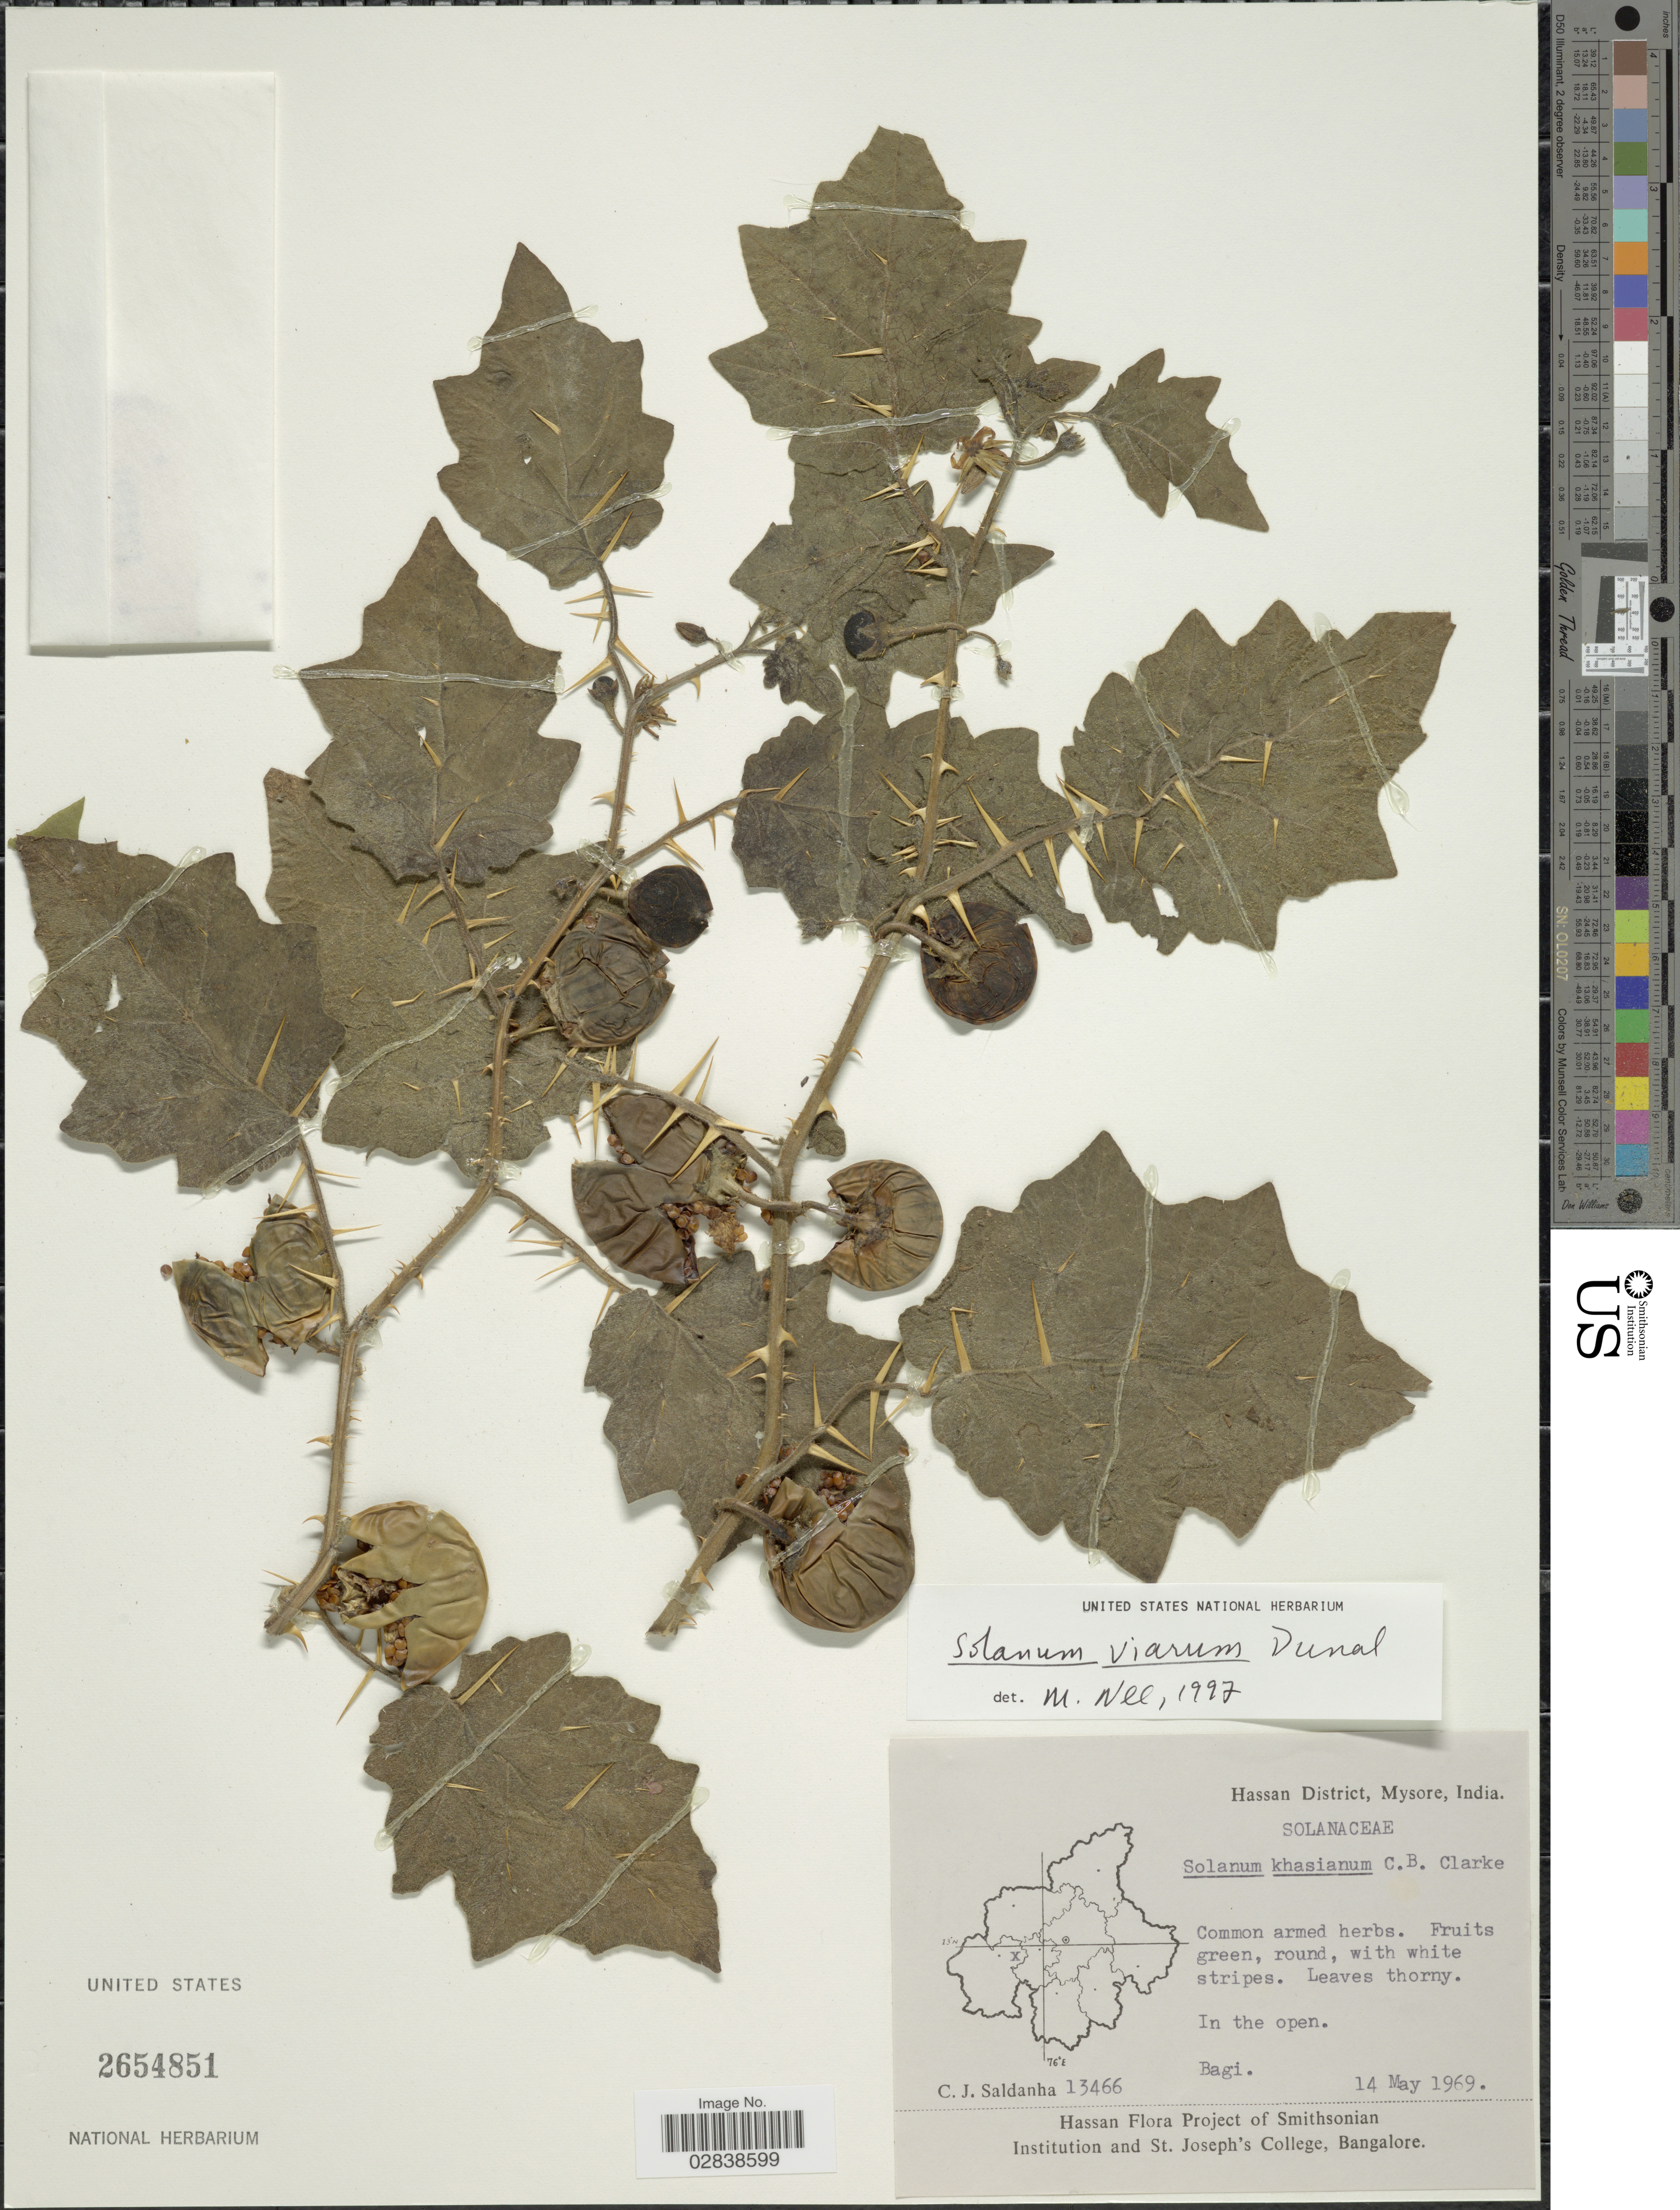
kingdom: Plantae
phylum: Tracheophyta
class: Magnoliopsida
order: Solanales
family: Solanaceae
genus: Solanum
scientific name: Solanum viarum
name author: Dunal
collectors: C. J. Saldanha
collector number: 13466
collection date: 1969-05-14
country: India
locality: Hassan District, Mysore, Bagi, In the open.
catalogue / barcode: US 2654851